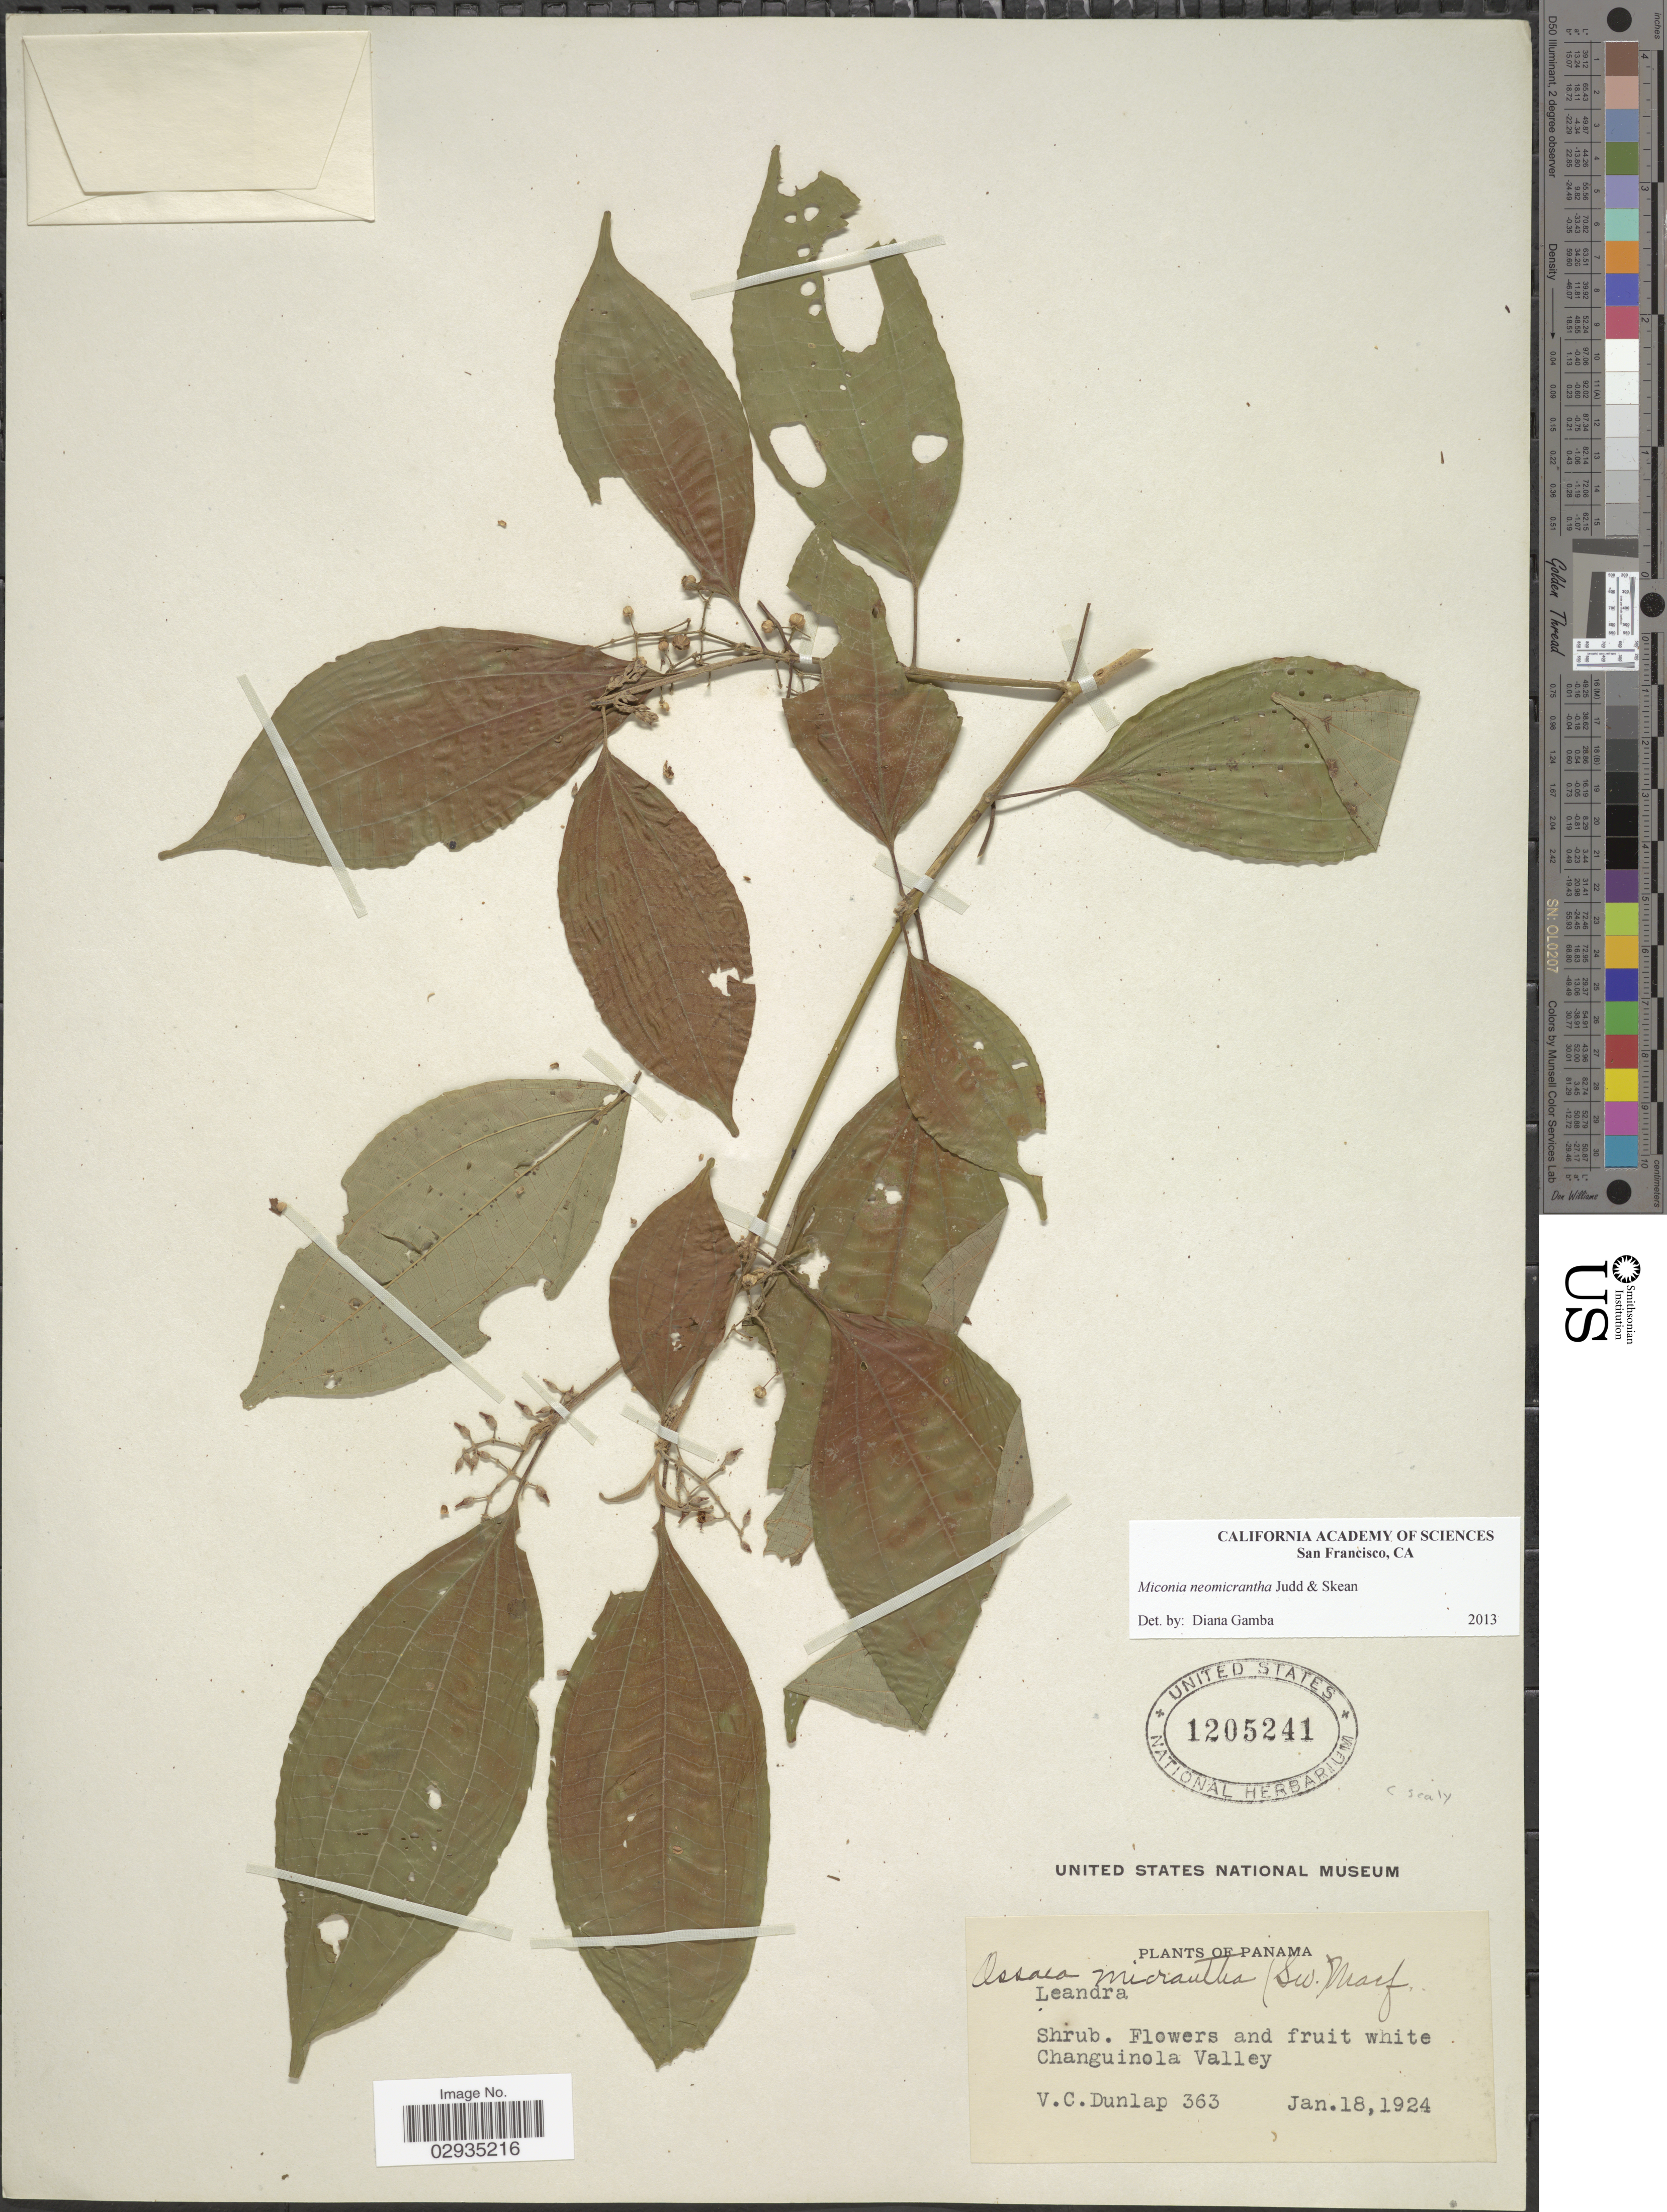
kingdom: Plantae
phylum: Tracheophyta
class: Magnoliopsida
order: Myrtales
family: Melastomataceae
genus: Miconia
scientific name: Miconia neomicrantha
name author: Judd & Skean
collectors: V. C. Dunlap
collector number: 363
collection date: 1924-01-18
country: Panama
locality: Changuinola Valley.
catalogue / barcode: US 1205241